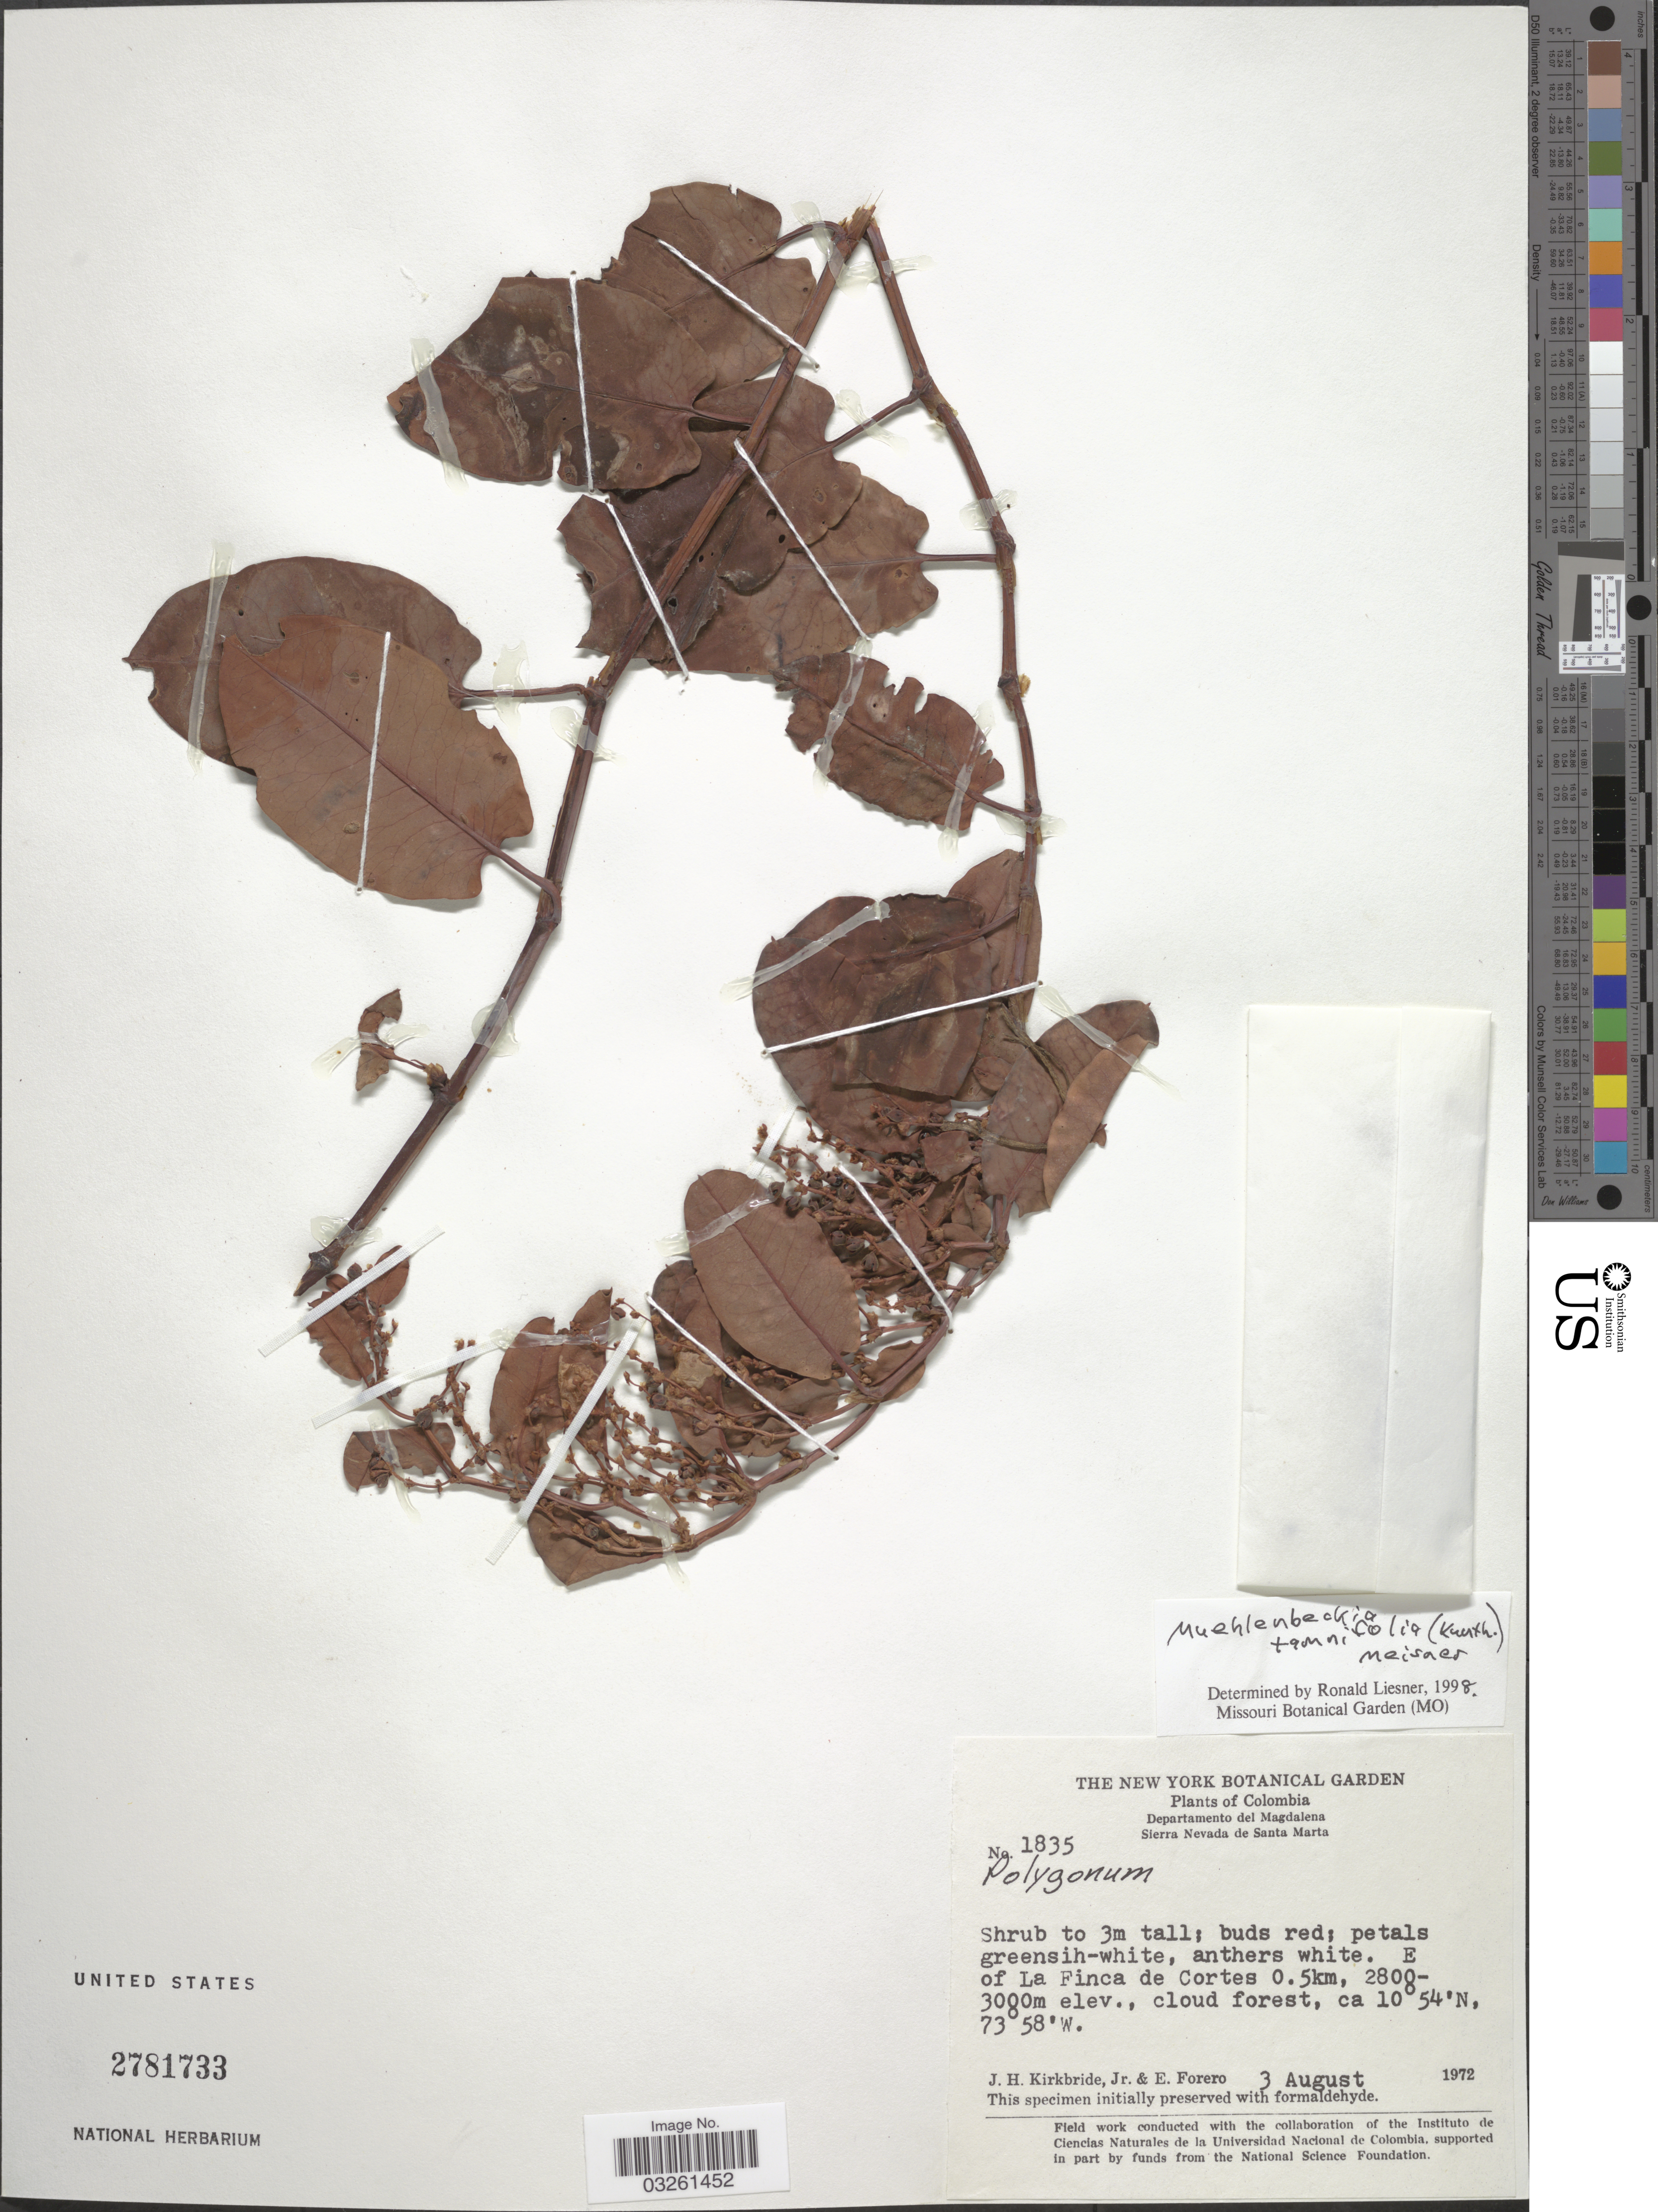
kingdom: Plantae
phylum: Tracheophyta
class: Magnoliopsida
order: Caryophyllales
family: Polygonaceae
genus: Muehlenbeckia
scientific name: Muehlenbeckia tamnifolia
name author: (Kunth) Meisn.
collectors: J. H. Kirkbride & E. Forero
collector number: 1835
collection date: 1972-08-03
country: Colombia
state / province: Magdalena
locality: Departamento del Magdalena, Sierra Nevada de Santa Marta, E of Finca de Cortes 0.5km.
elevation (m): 2800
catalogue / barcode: US 2781733